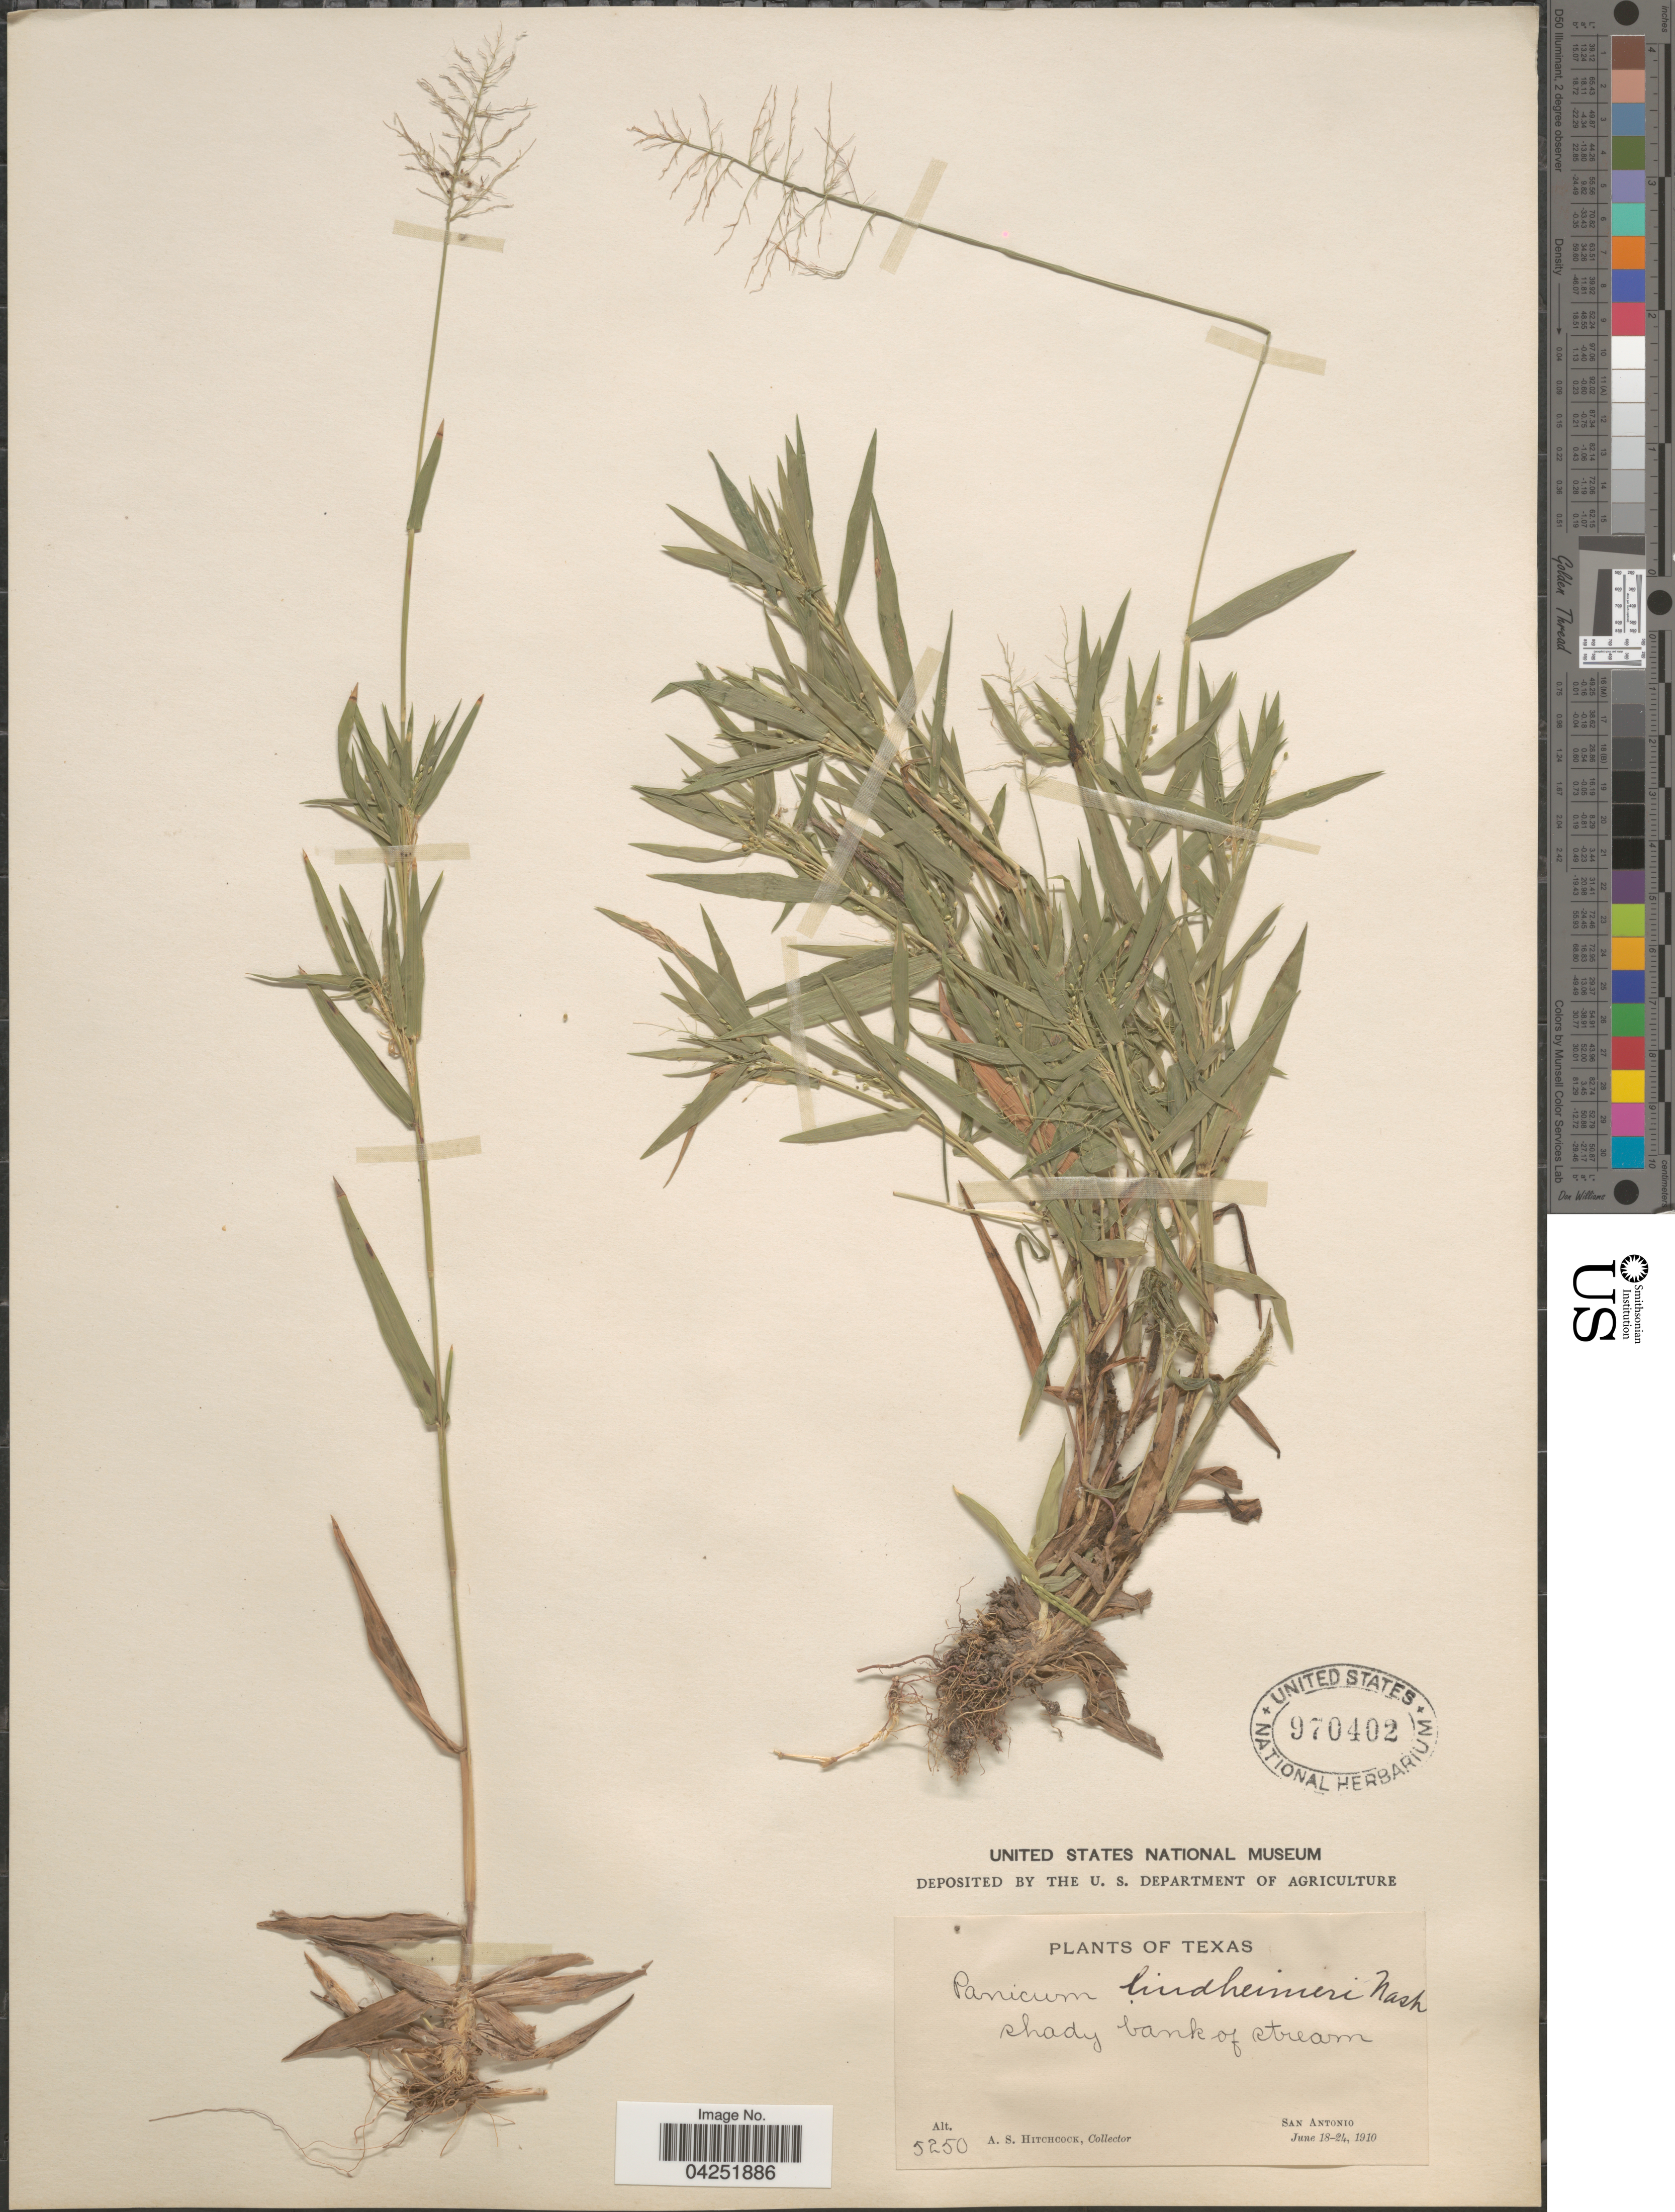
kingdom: Plantae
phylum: Tracheophyta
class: Liliopsida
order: Poales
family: Poaceae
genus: Dichanthelium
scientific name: Dichanthelium acuminatum var. lindheimeri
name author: (Nash) Gould & C.A. Clark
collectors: A. S. Hitchcock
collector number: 5250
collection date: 1910-06-18/1910-06-24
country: United States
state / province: Texas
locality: Shady bank of stream. San Antonio.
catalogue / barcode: US 970402